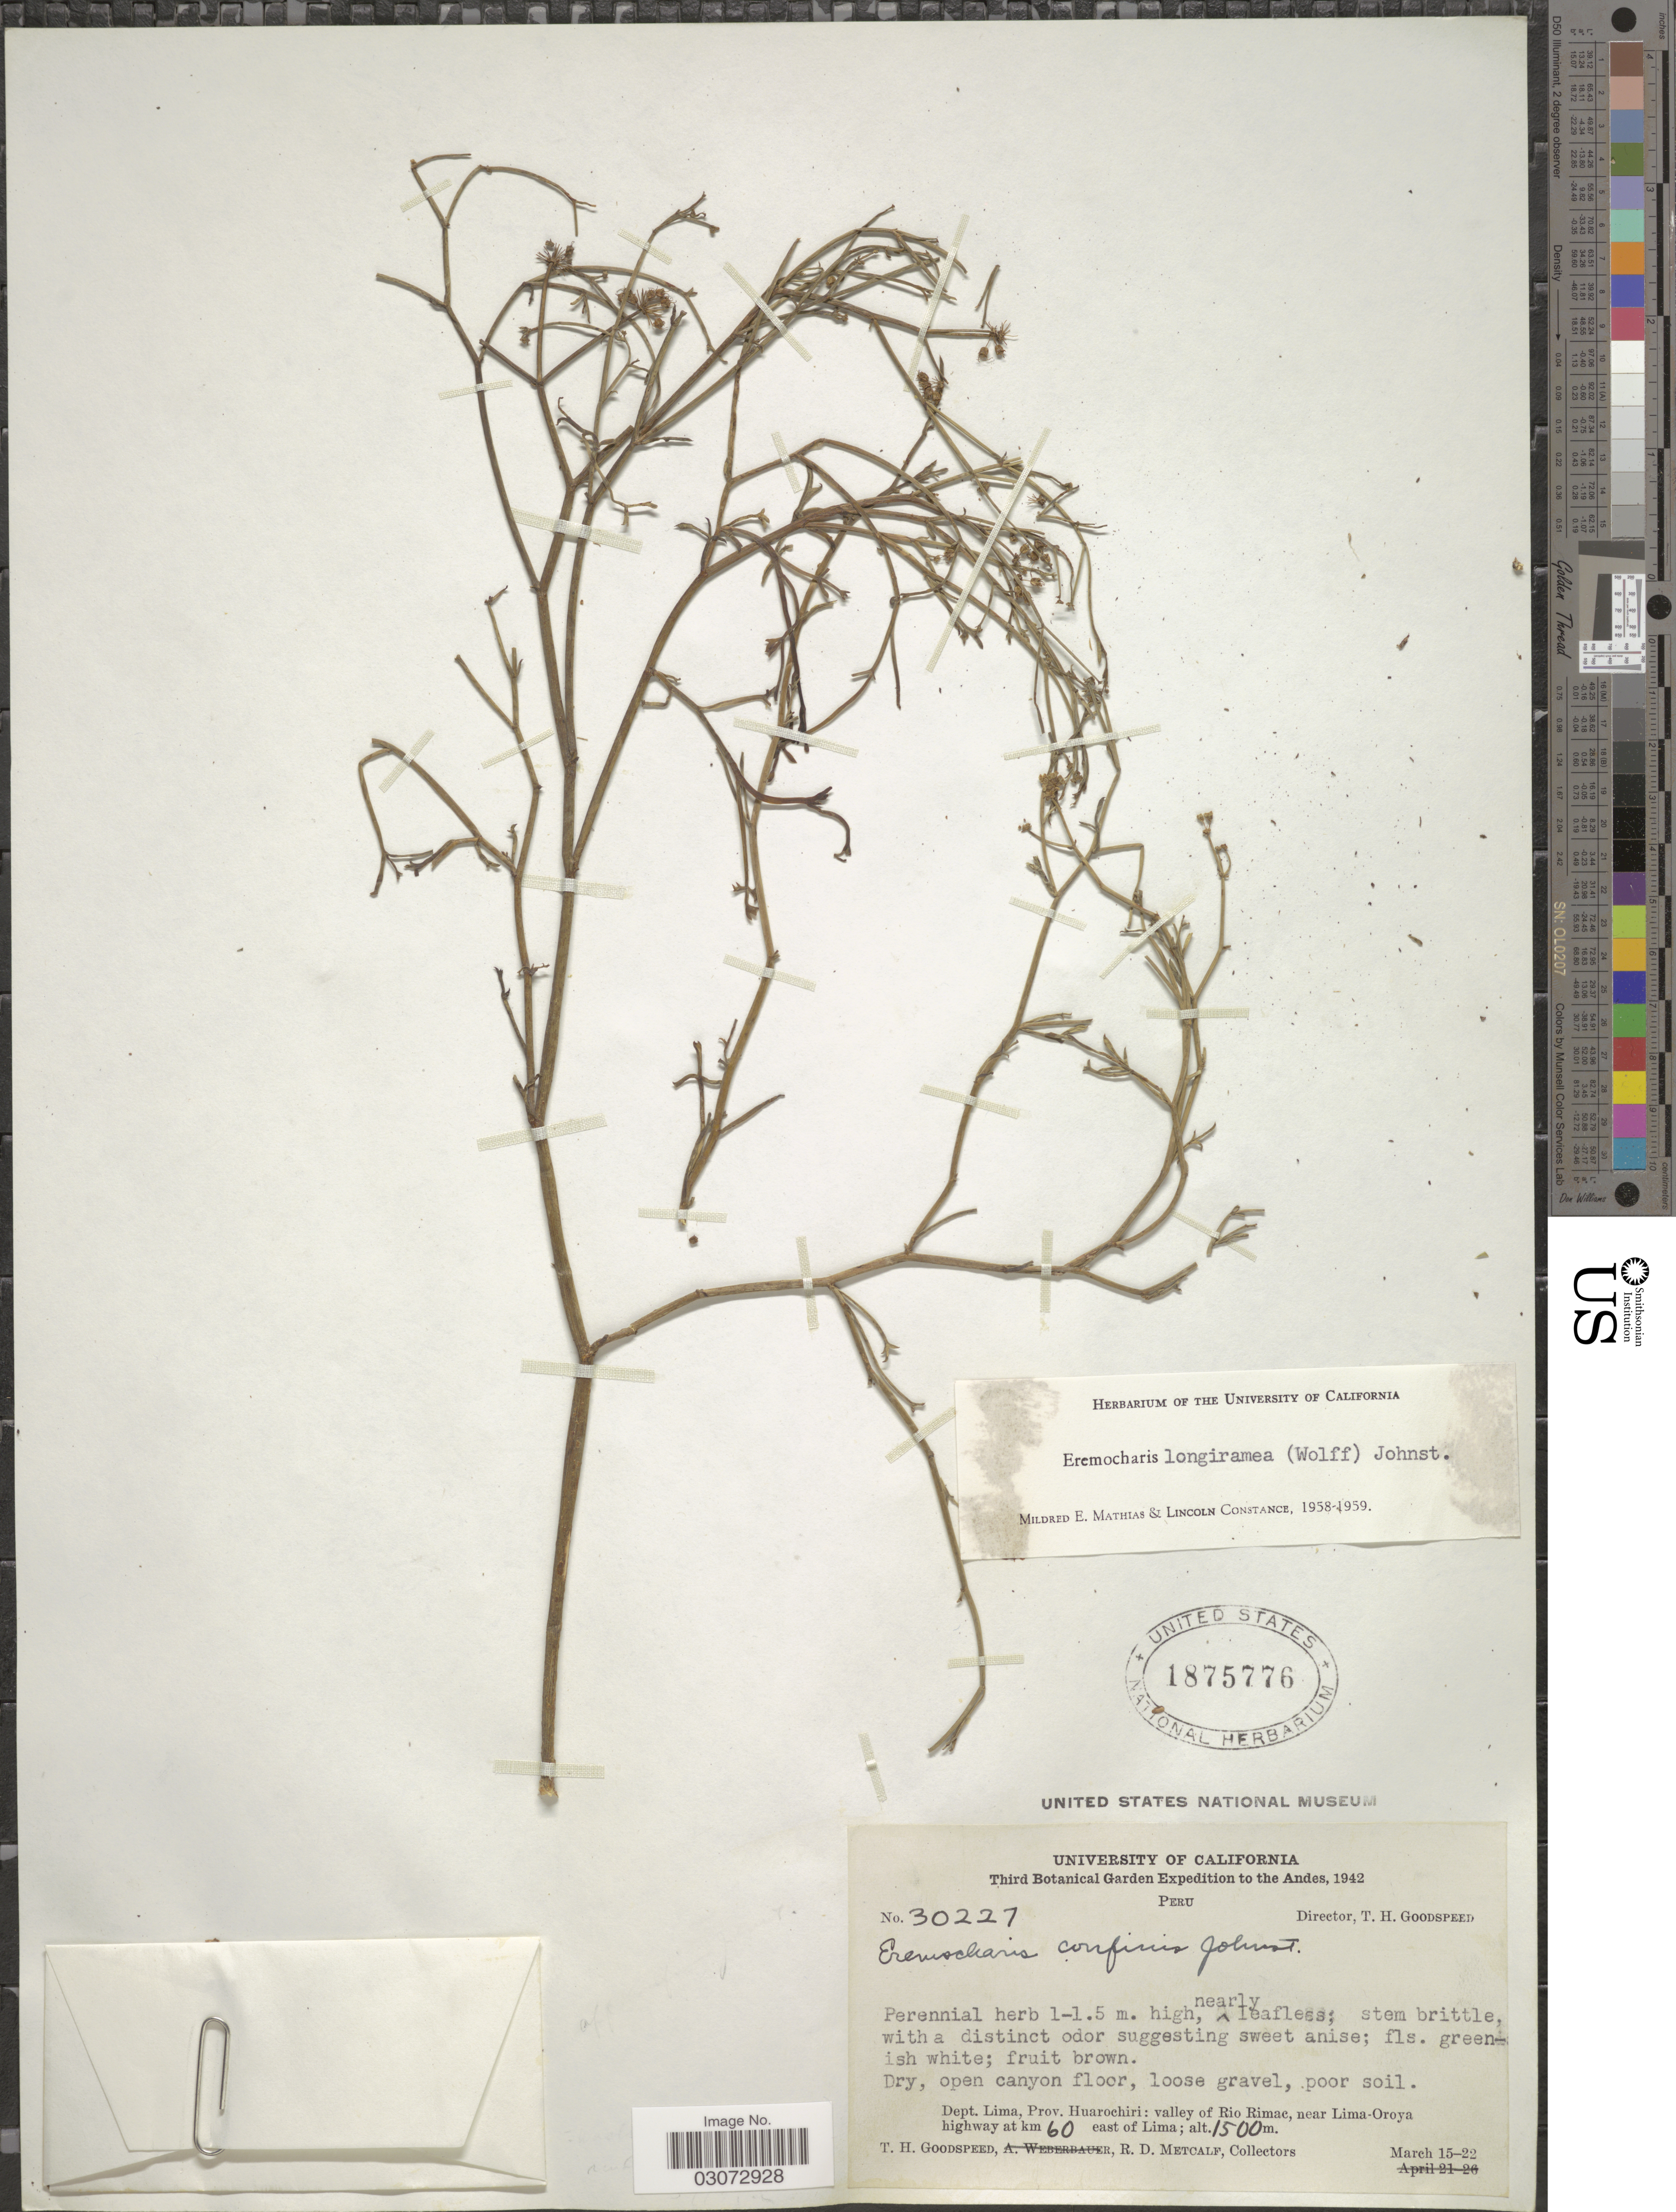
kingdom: Plantae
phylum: Tracheophyta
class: Magnoliopsida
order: Apiales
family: Apiaceae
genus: Eremocharis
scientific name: Eremocharis longiramea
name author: (Wolff) Johnst.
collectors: T. Goodspeed & R. D. Metcalf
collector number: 30227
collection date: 1942-03-15/1942-03-22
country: Peru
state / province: Lima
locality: Andes. Dept. Lima, Prov. Huarochiri: valley of Rio Rimac, near Lima-Oroya highway at km 60 east of Lima.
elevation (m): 1500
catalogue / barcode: US 1875776